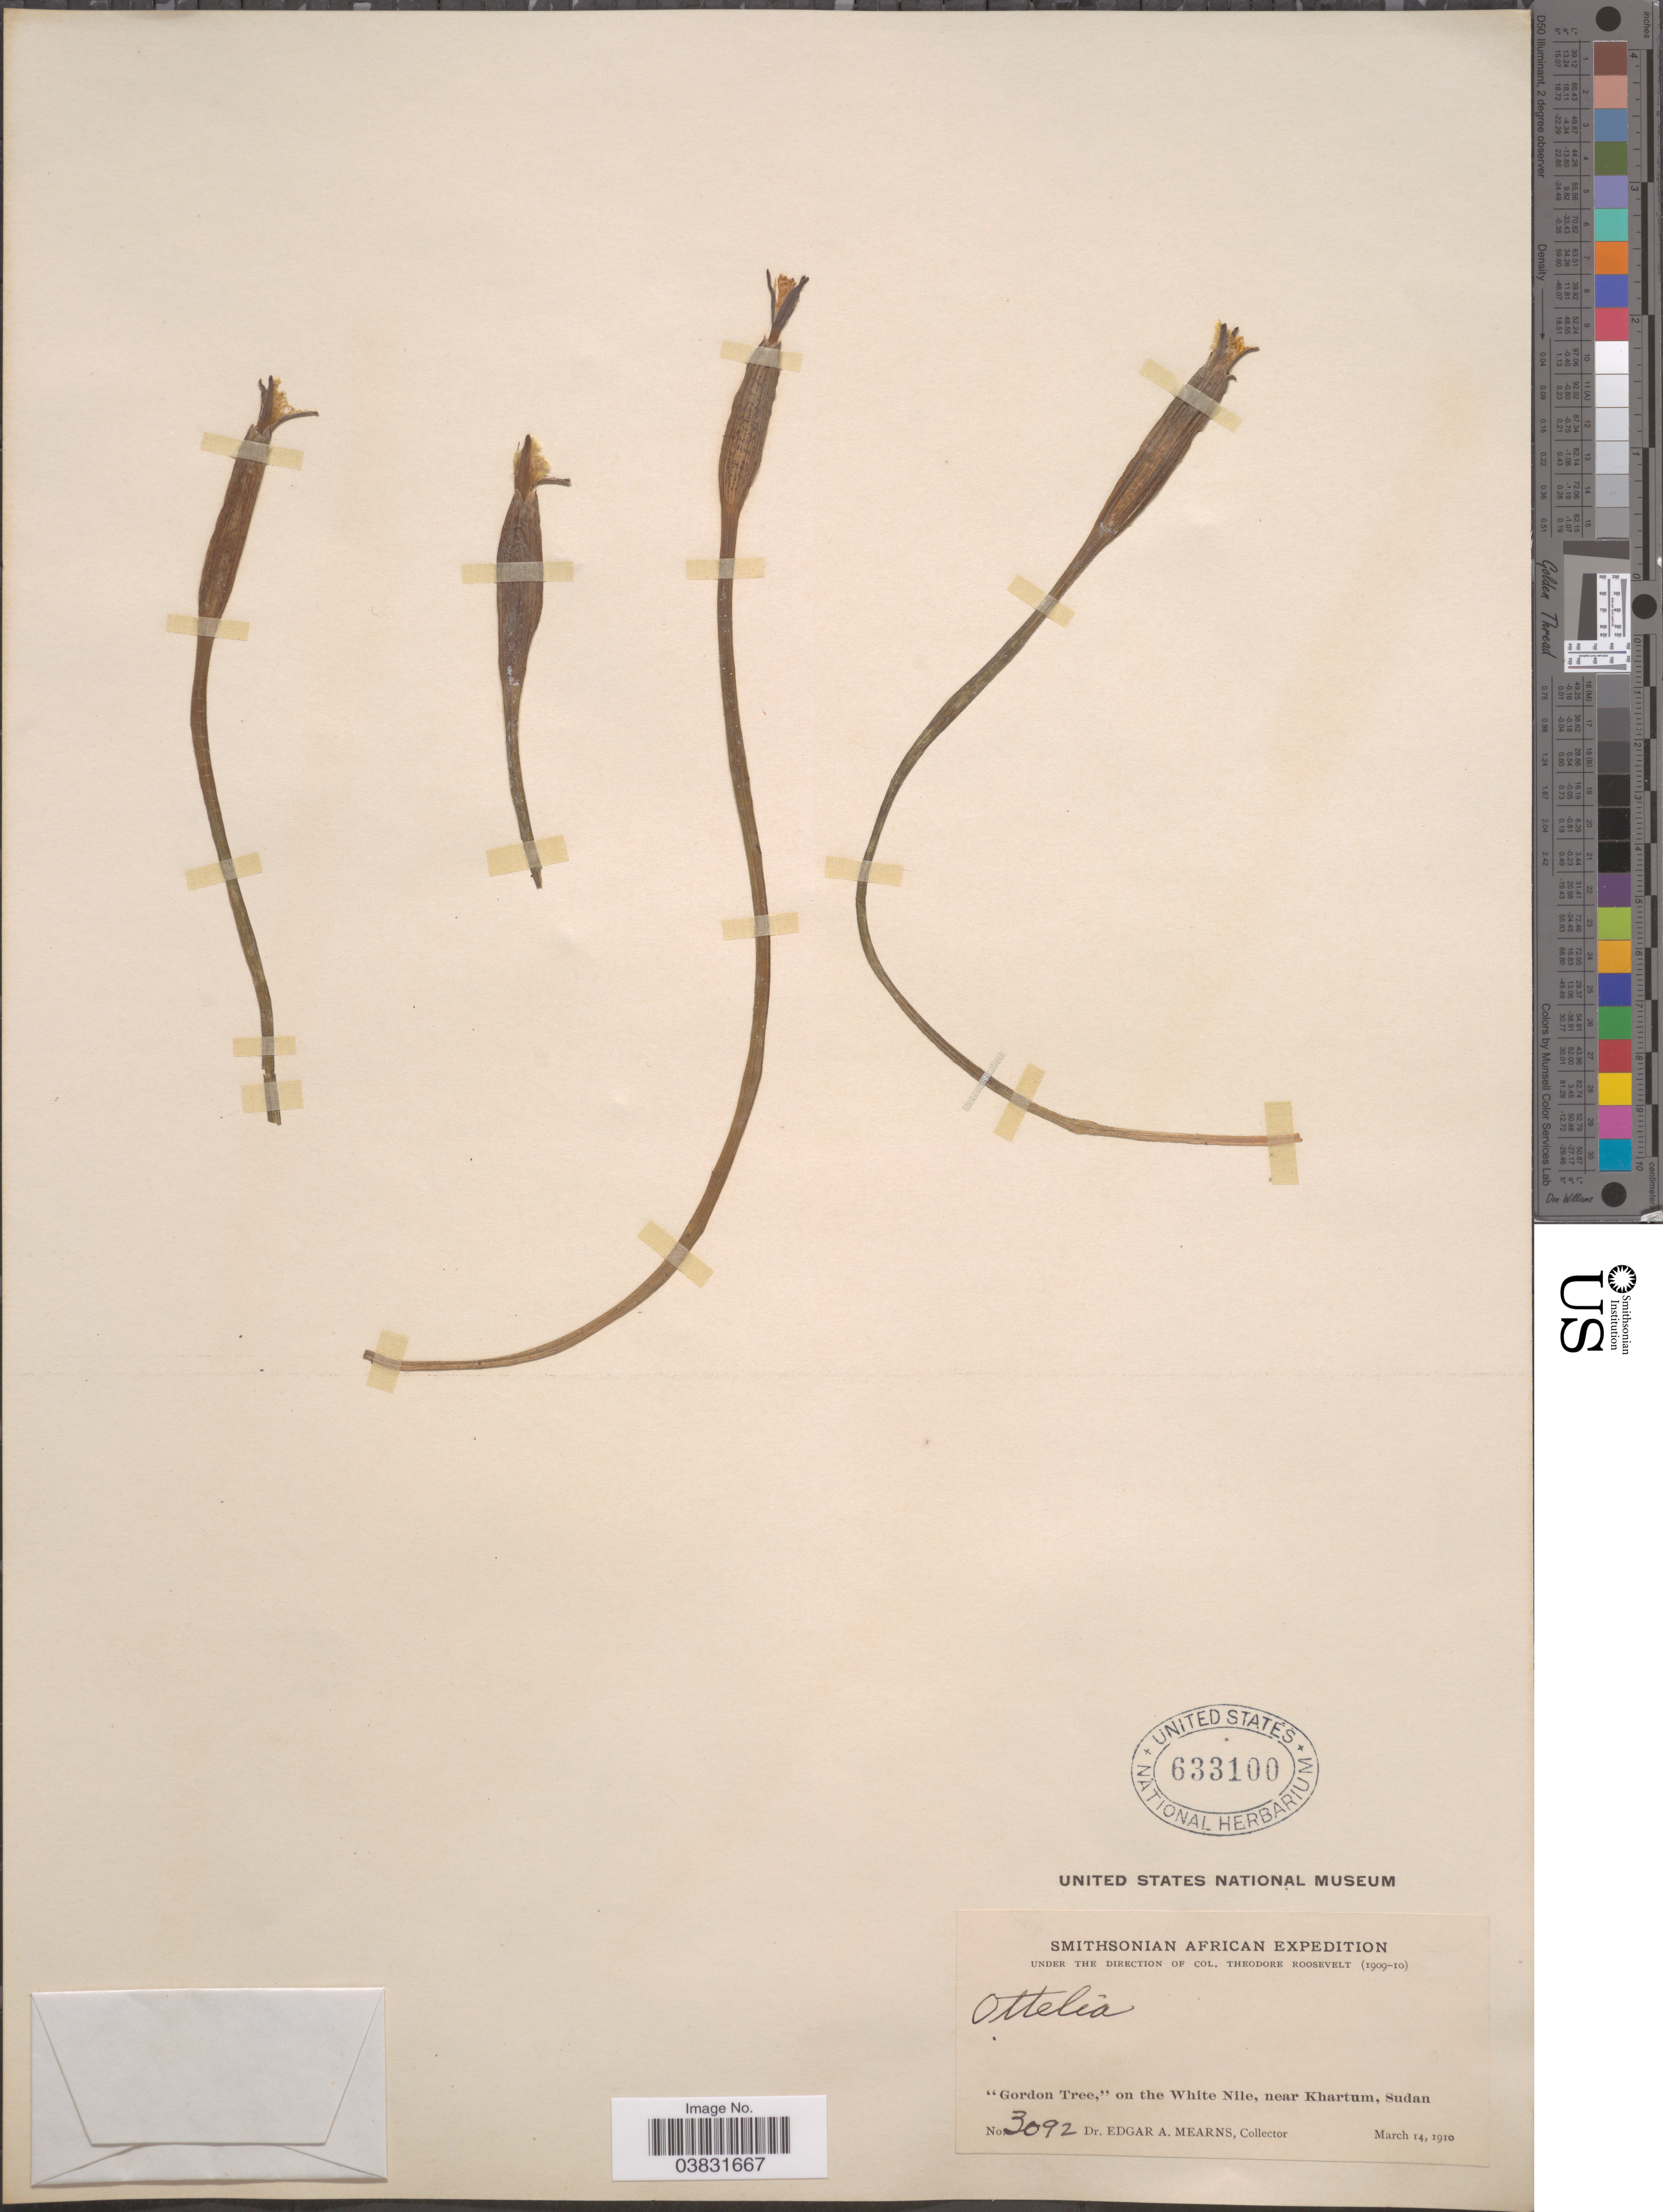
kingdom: Plantae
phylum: Tracheophyta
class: Liliopsida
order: Alismatales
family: Hydrocharitaceae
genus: Ottelia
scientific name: Ottelia sp.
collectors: E. A. Mearns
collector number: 3092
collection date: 1910-03-14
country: Sudan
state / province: Al Kharţūm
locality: Gordon Tree,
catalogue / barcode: US 633100